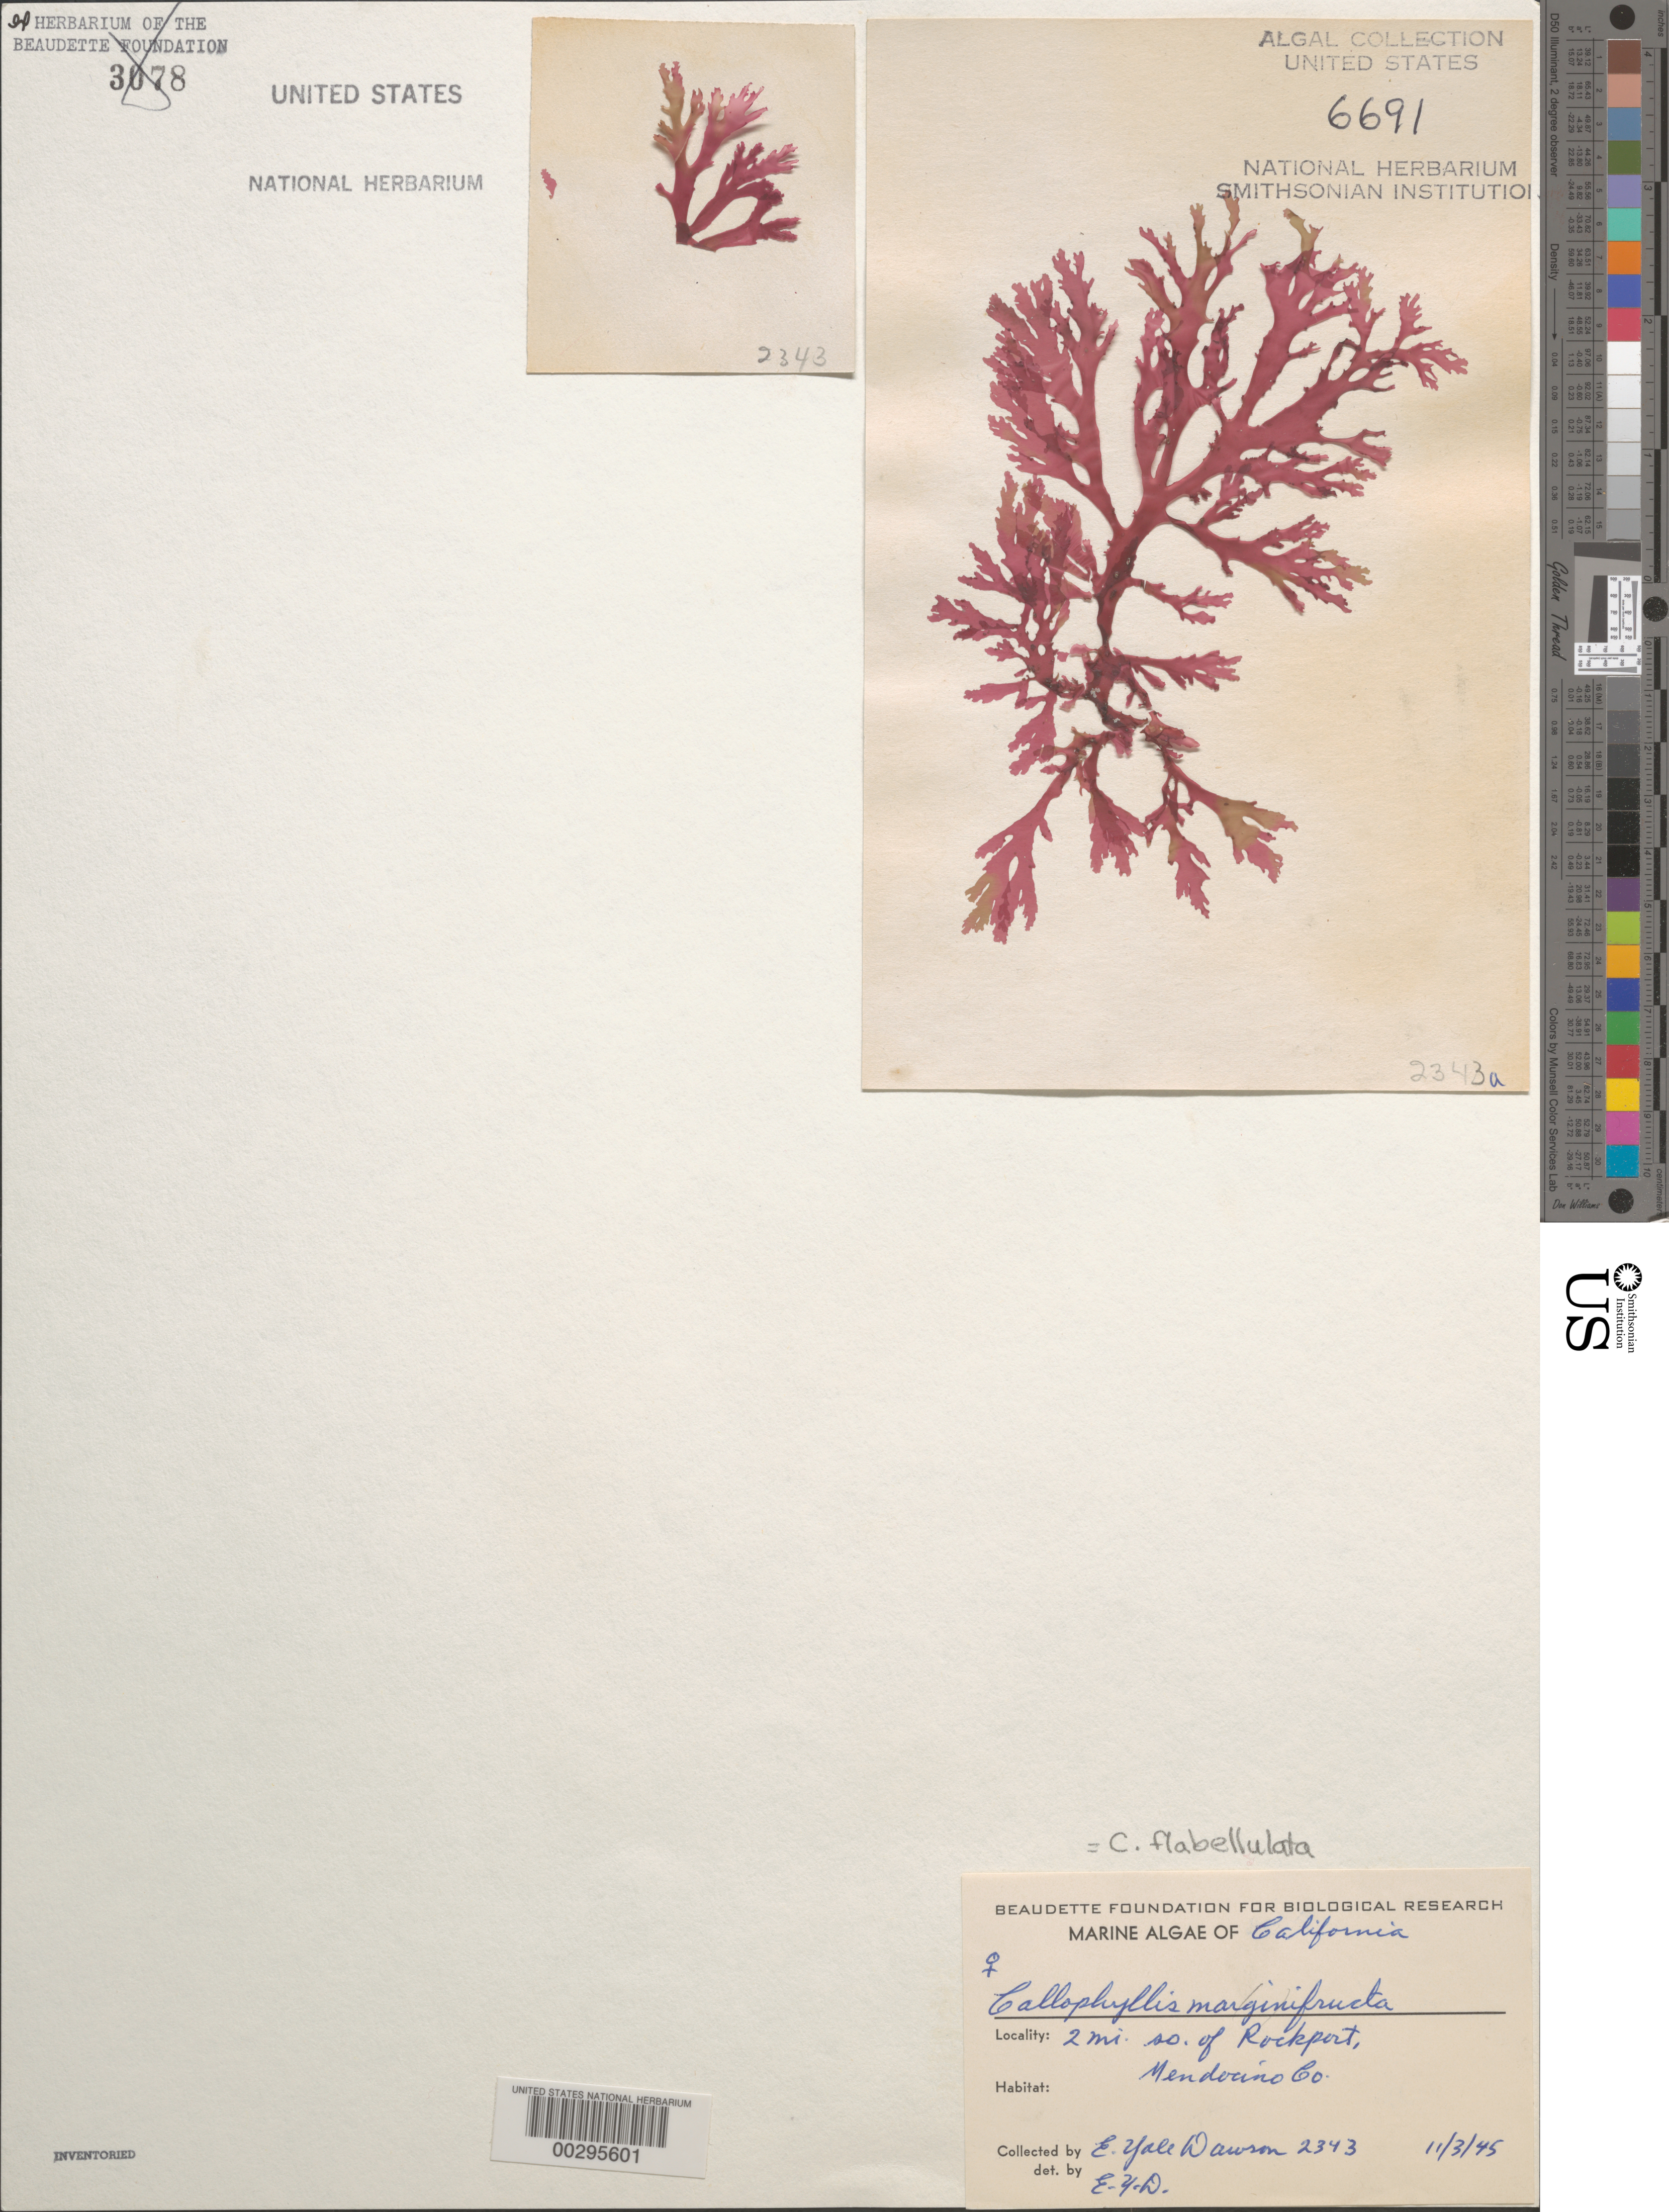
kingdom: Plantae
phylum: Rhodophyta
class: Florideophyceae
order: Gigartinales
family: Kallymeniaceae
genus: Callophyllis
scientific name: Callophyllis flabellulata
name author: Harv.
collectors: E. Y. Dawson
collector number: EYD 2343 & EYD 2343A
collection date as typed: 03 Nov 1945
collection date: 1945-11-03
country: United States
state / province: California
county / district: Mendocino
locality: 2 miles south of Rockport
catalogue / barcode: US 6691